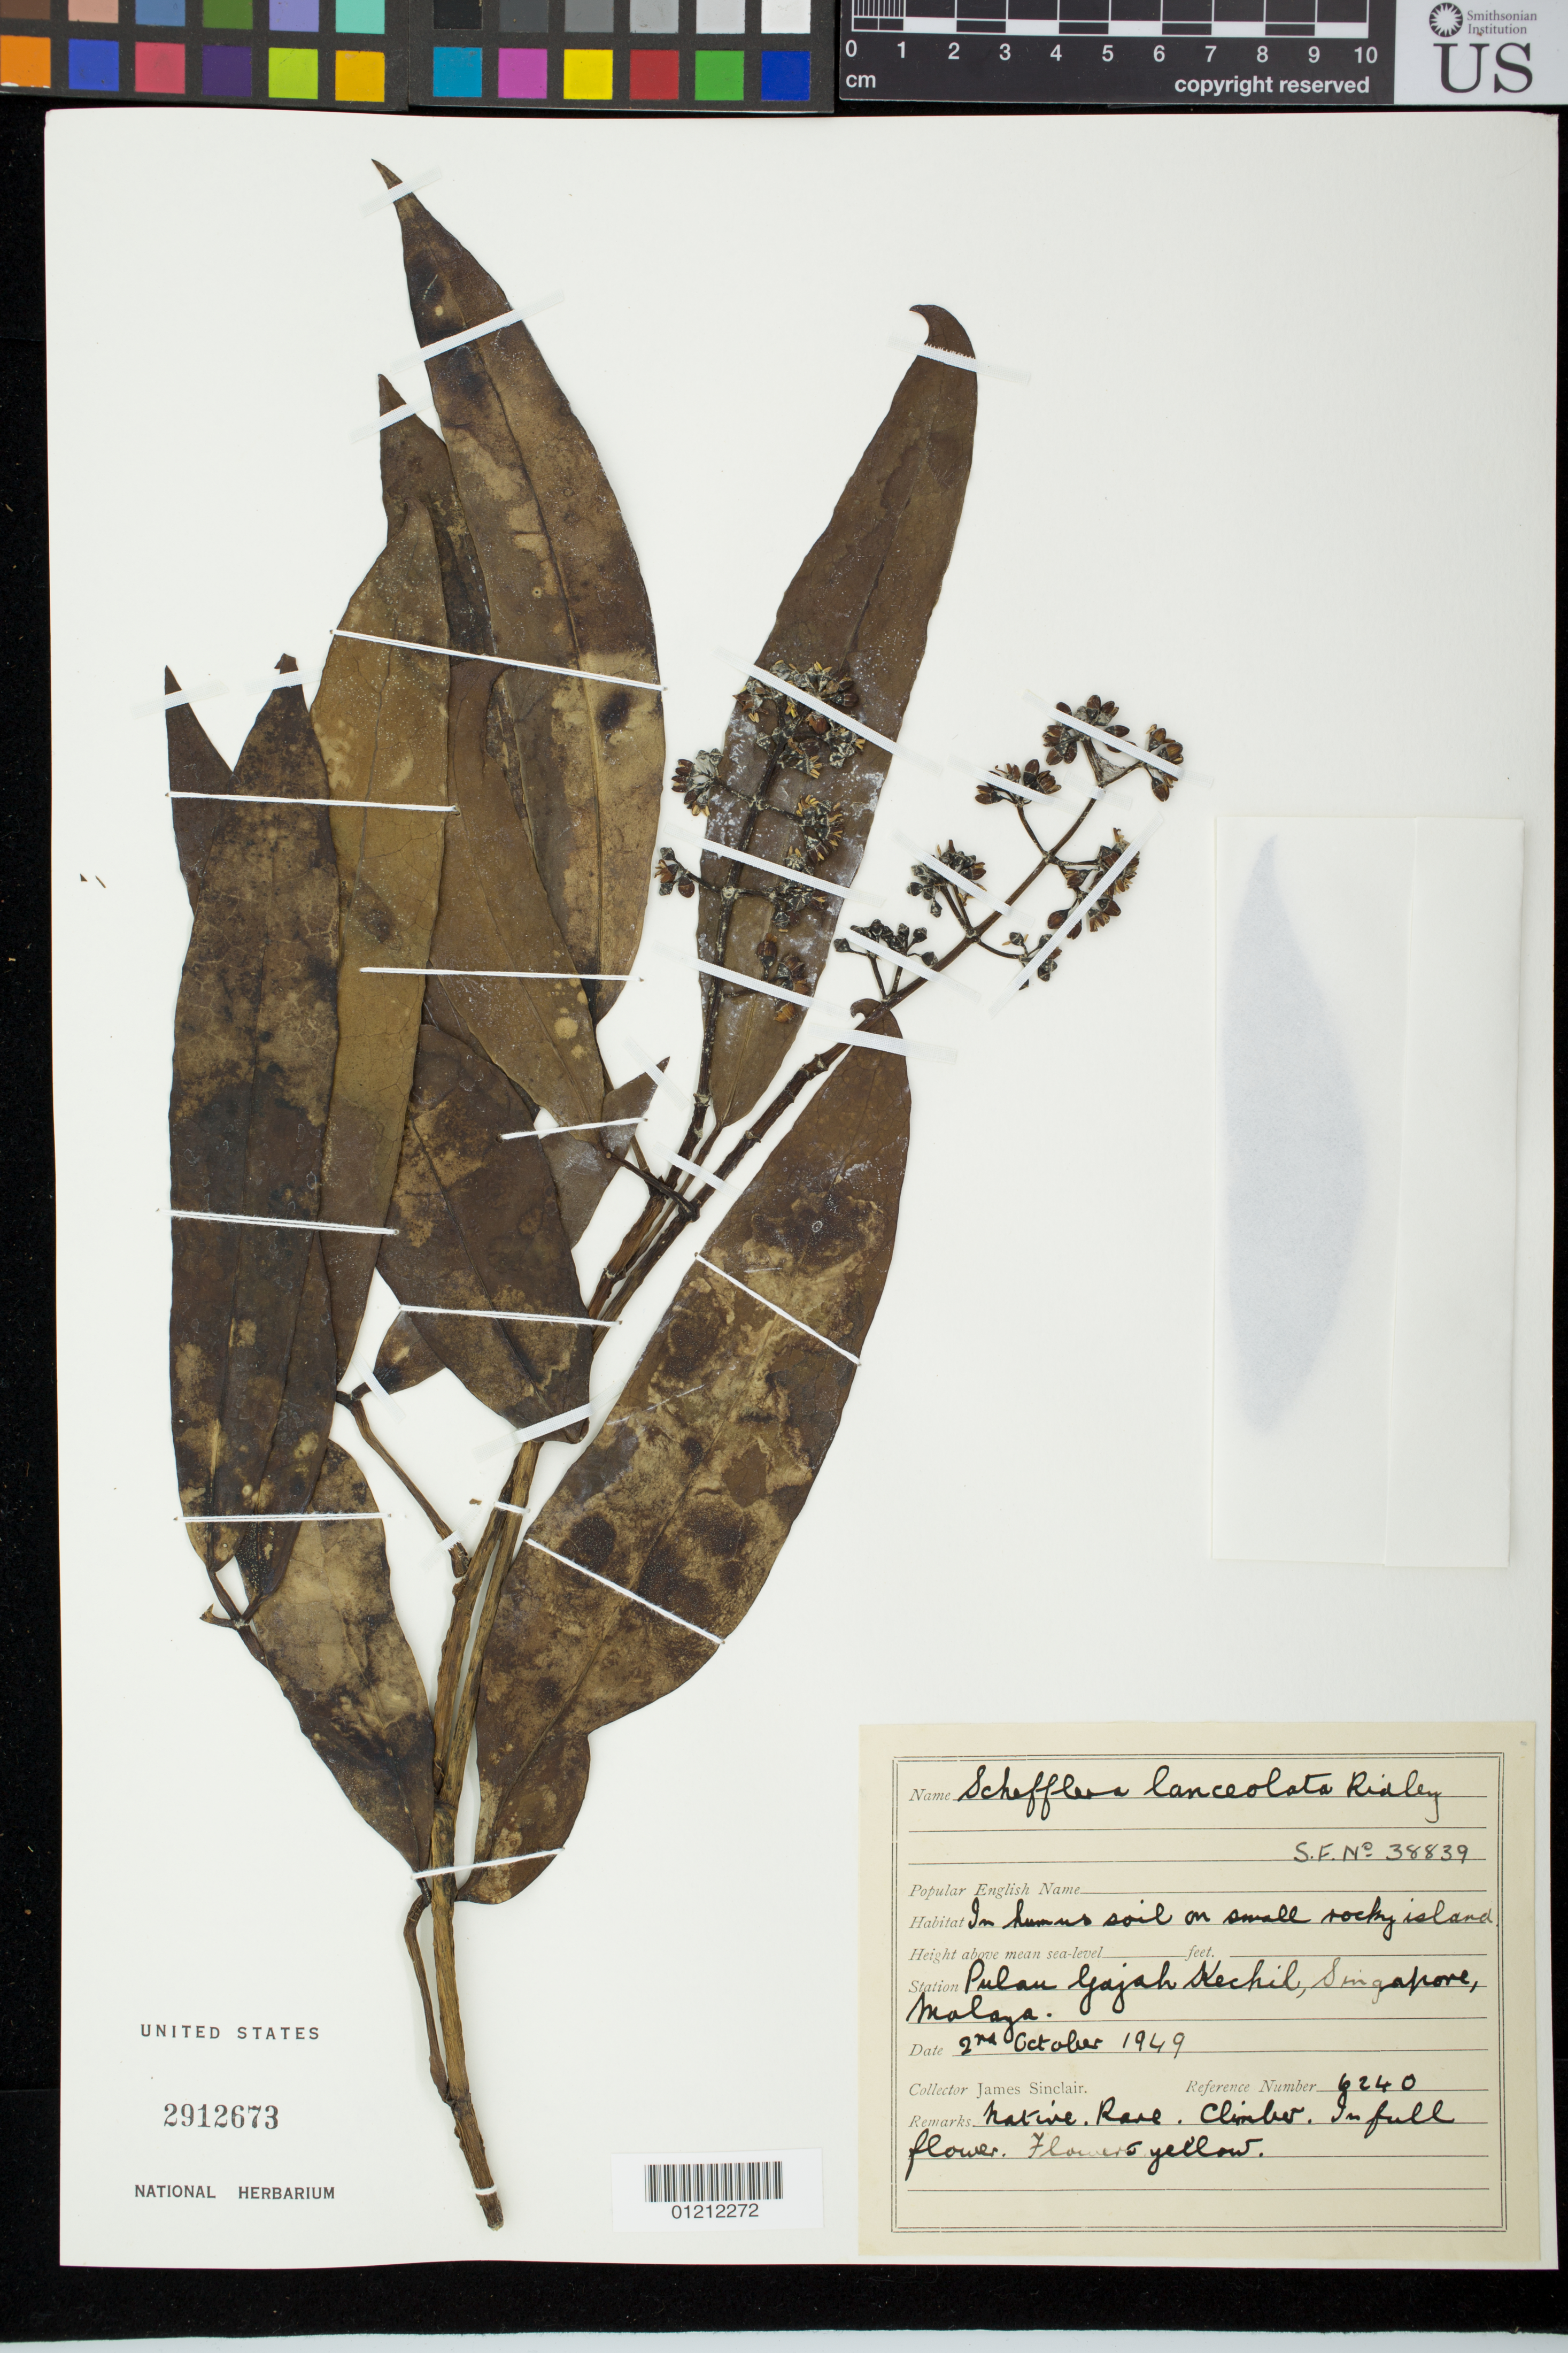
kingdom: Plantae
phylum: Tracheophyta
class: Magnoliopsida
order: Apiales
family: Araliaceae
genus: Schefflera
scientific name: Schefflera lanceolata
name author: Ridl.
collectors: J. Sinclair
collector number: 6240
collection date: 1949-10-02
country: Singapore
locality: Palau Yajah Kechil, Singapore. On small rocky island.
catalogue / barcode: US 2912673